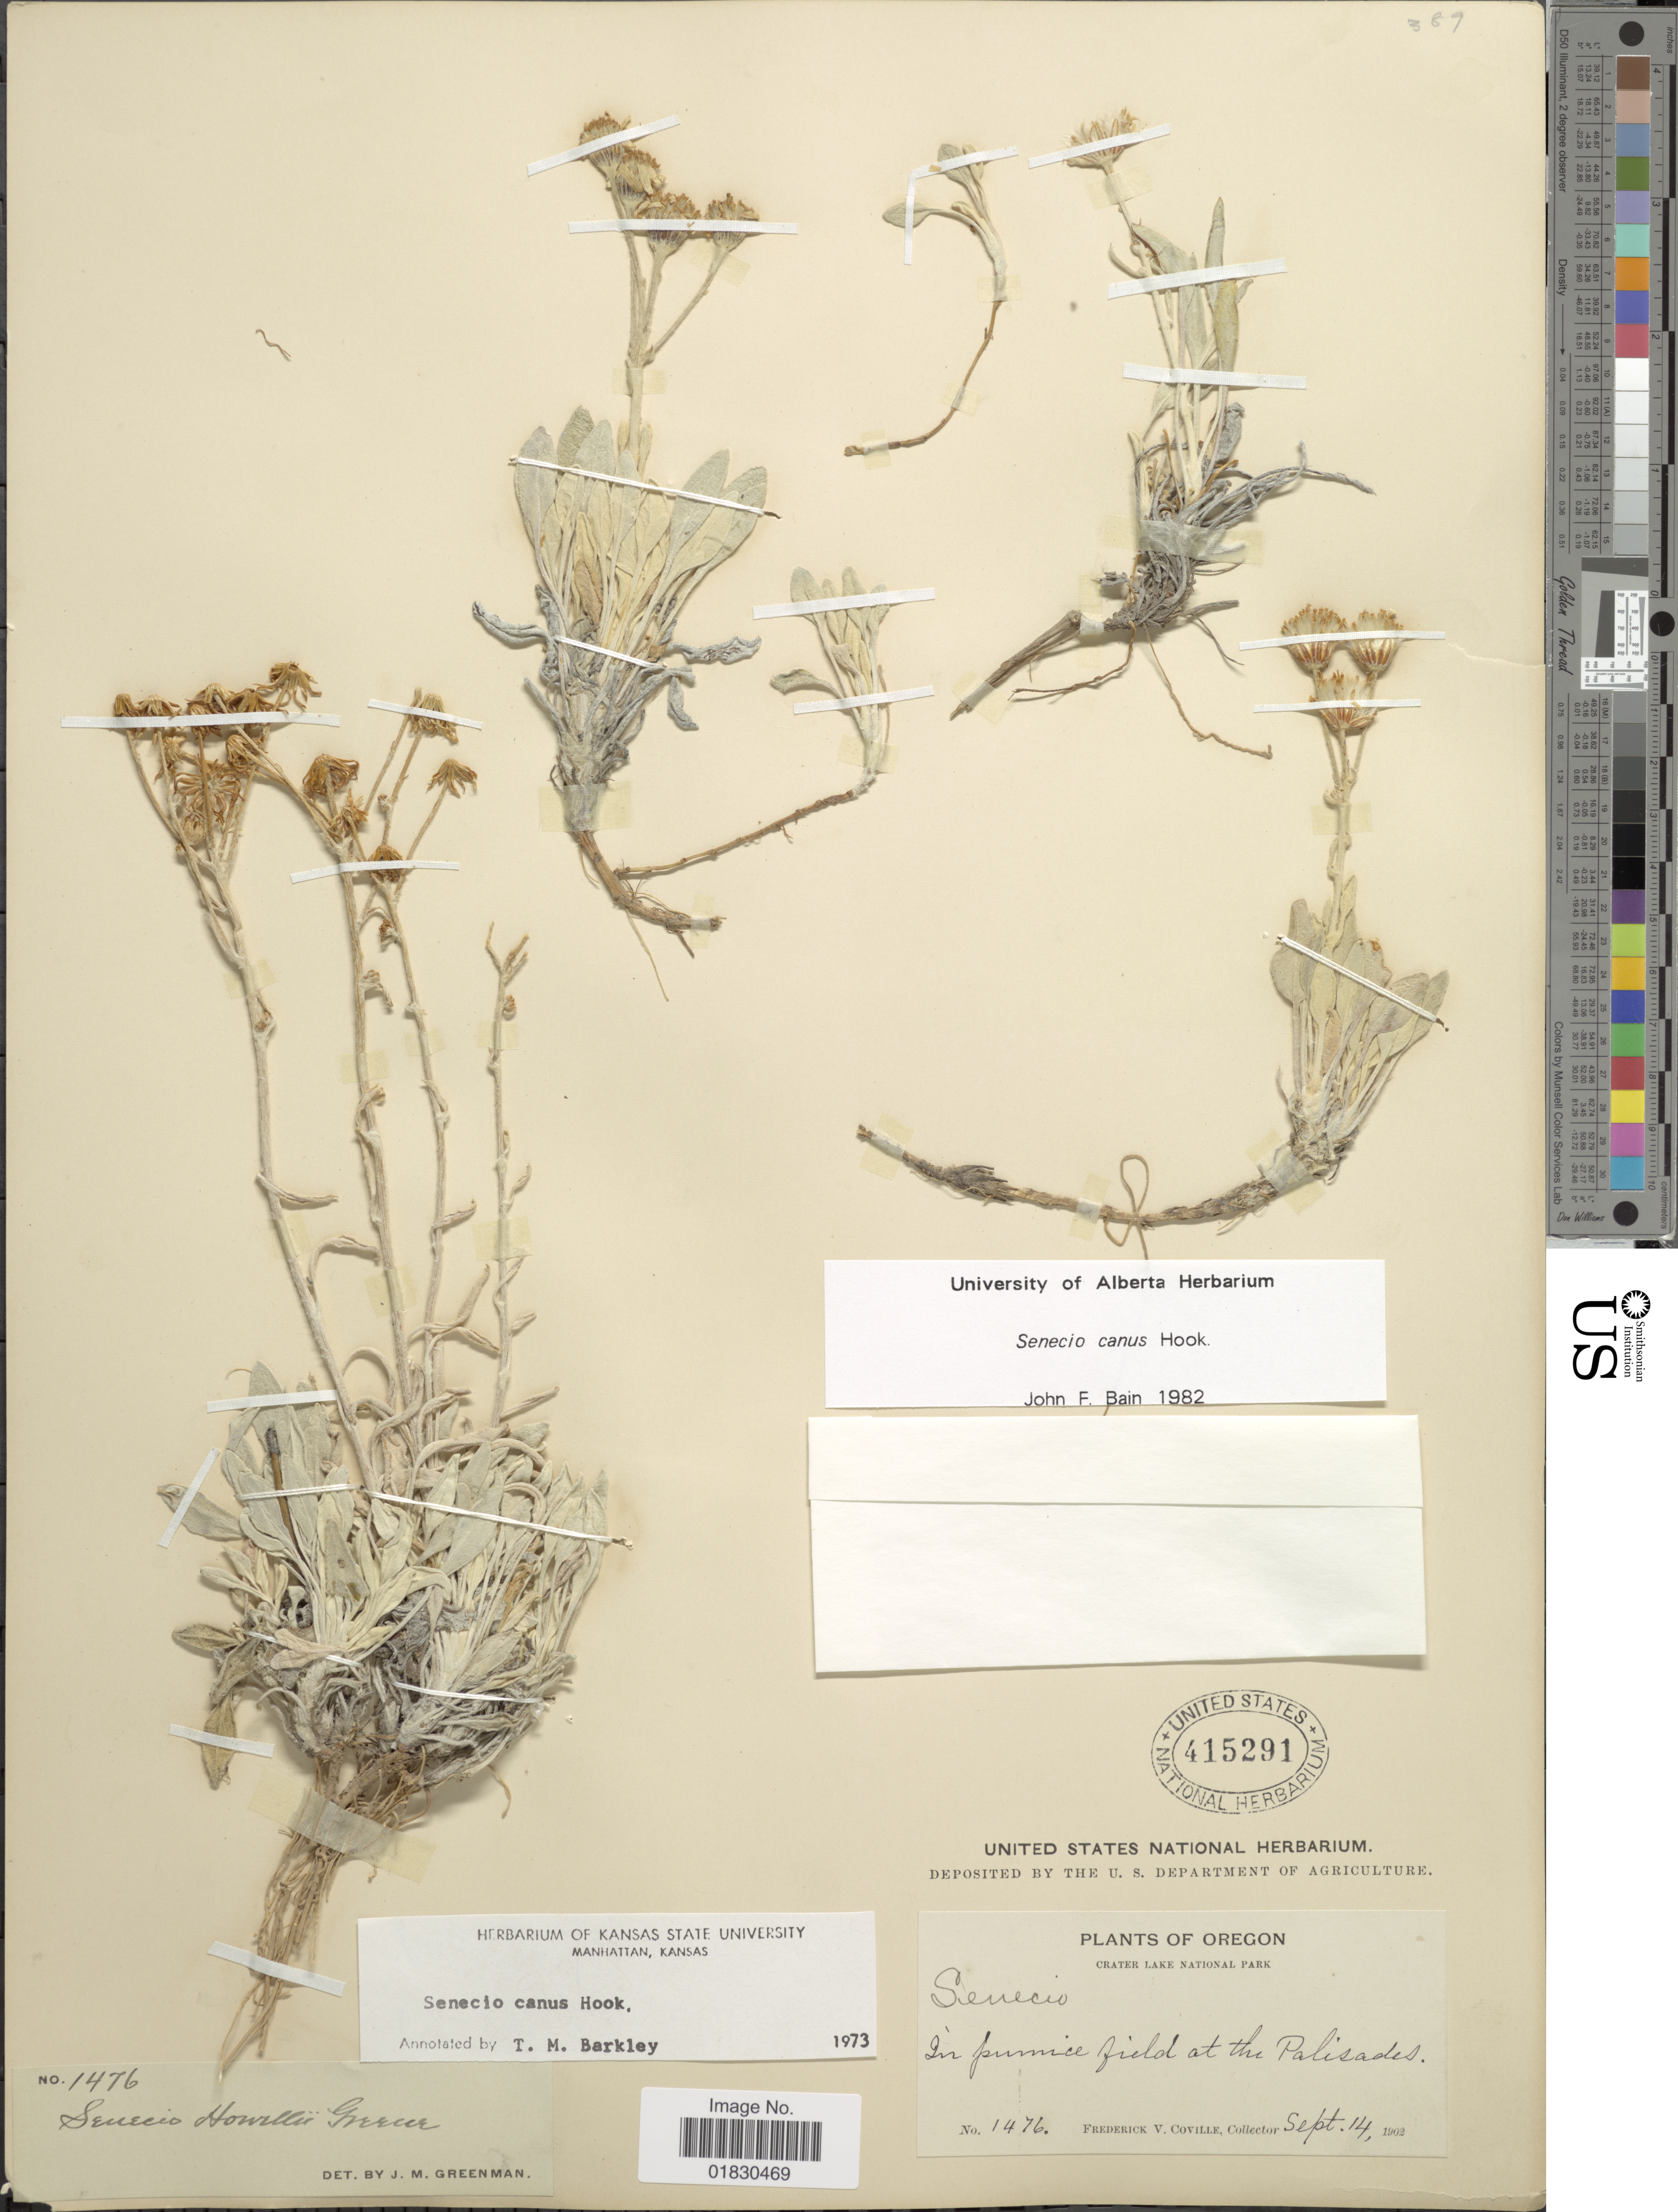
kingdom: Plantae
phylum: Tracheophyta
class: Magnoliopsida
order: Asterales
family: Asteraceae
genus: Packera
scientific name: Packera cana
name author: (Hook.) W.A. Weber & Á. Löve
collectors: F. V. Coville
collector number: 1476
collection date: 1902-09-14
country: United States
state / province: Oregon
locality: Crater lake National Park, In pumice field at the Palisades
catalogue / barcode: US 415291